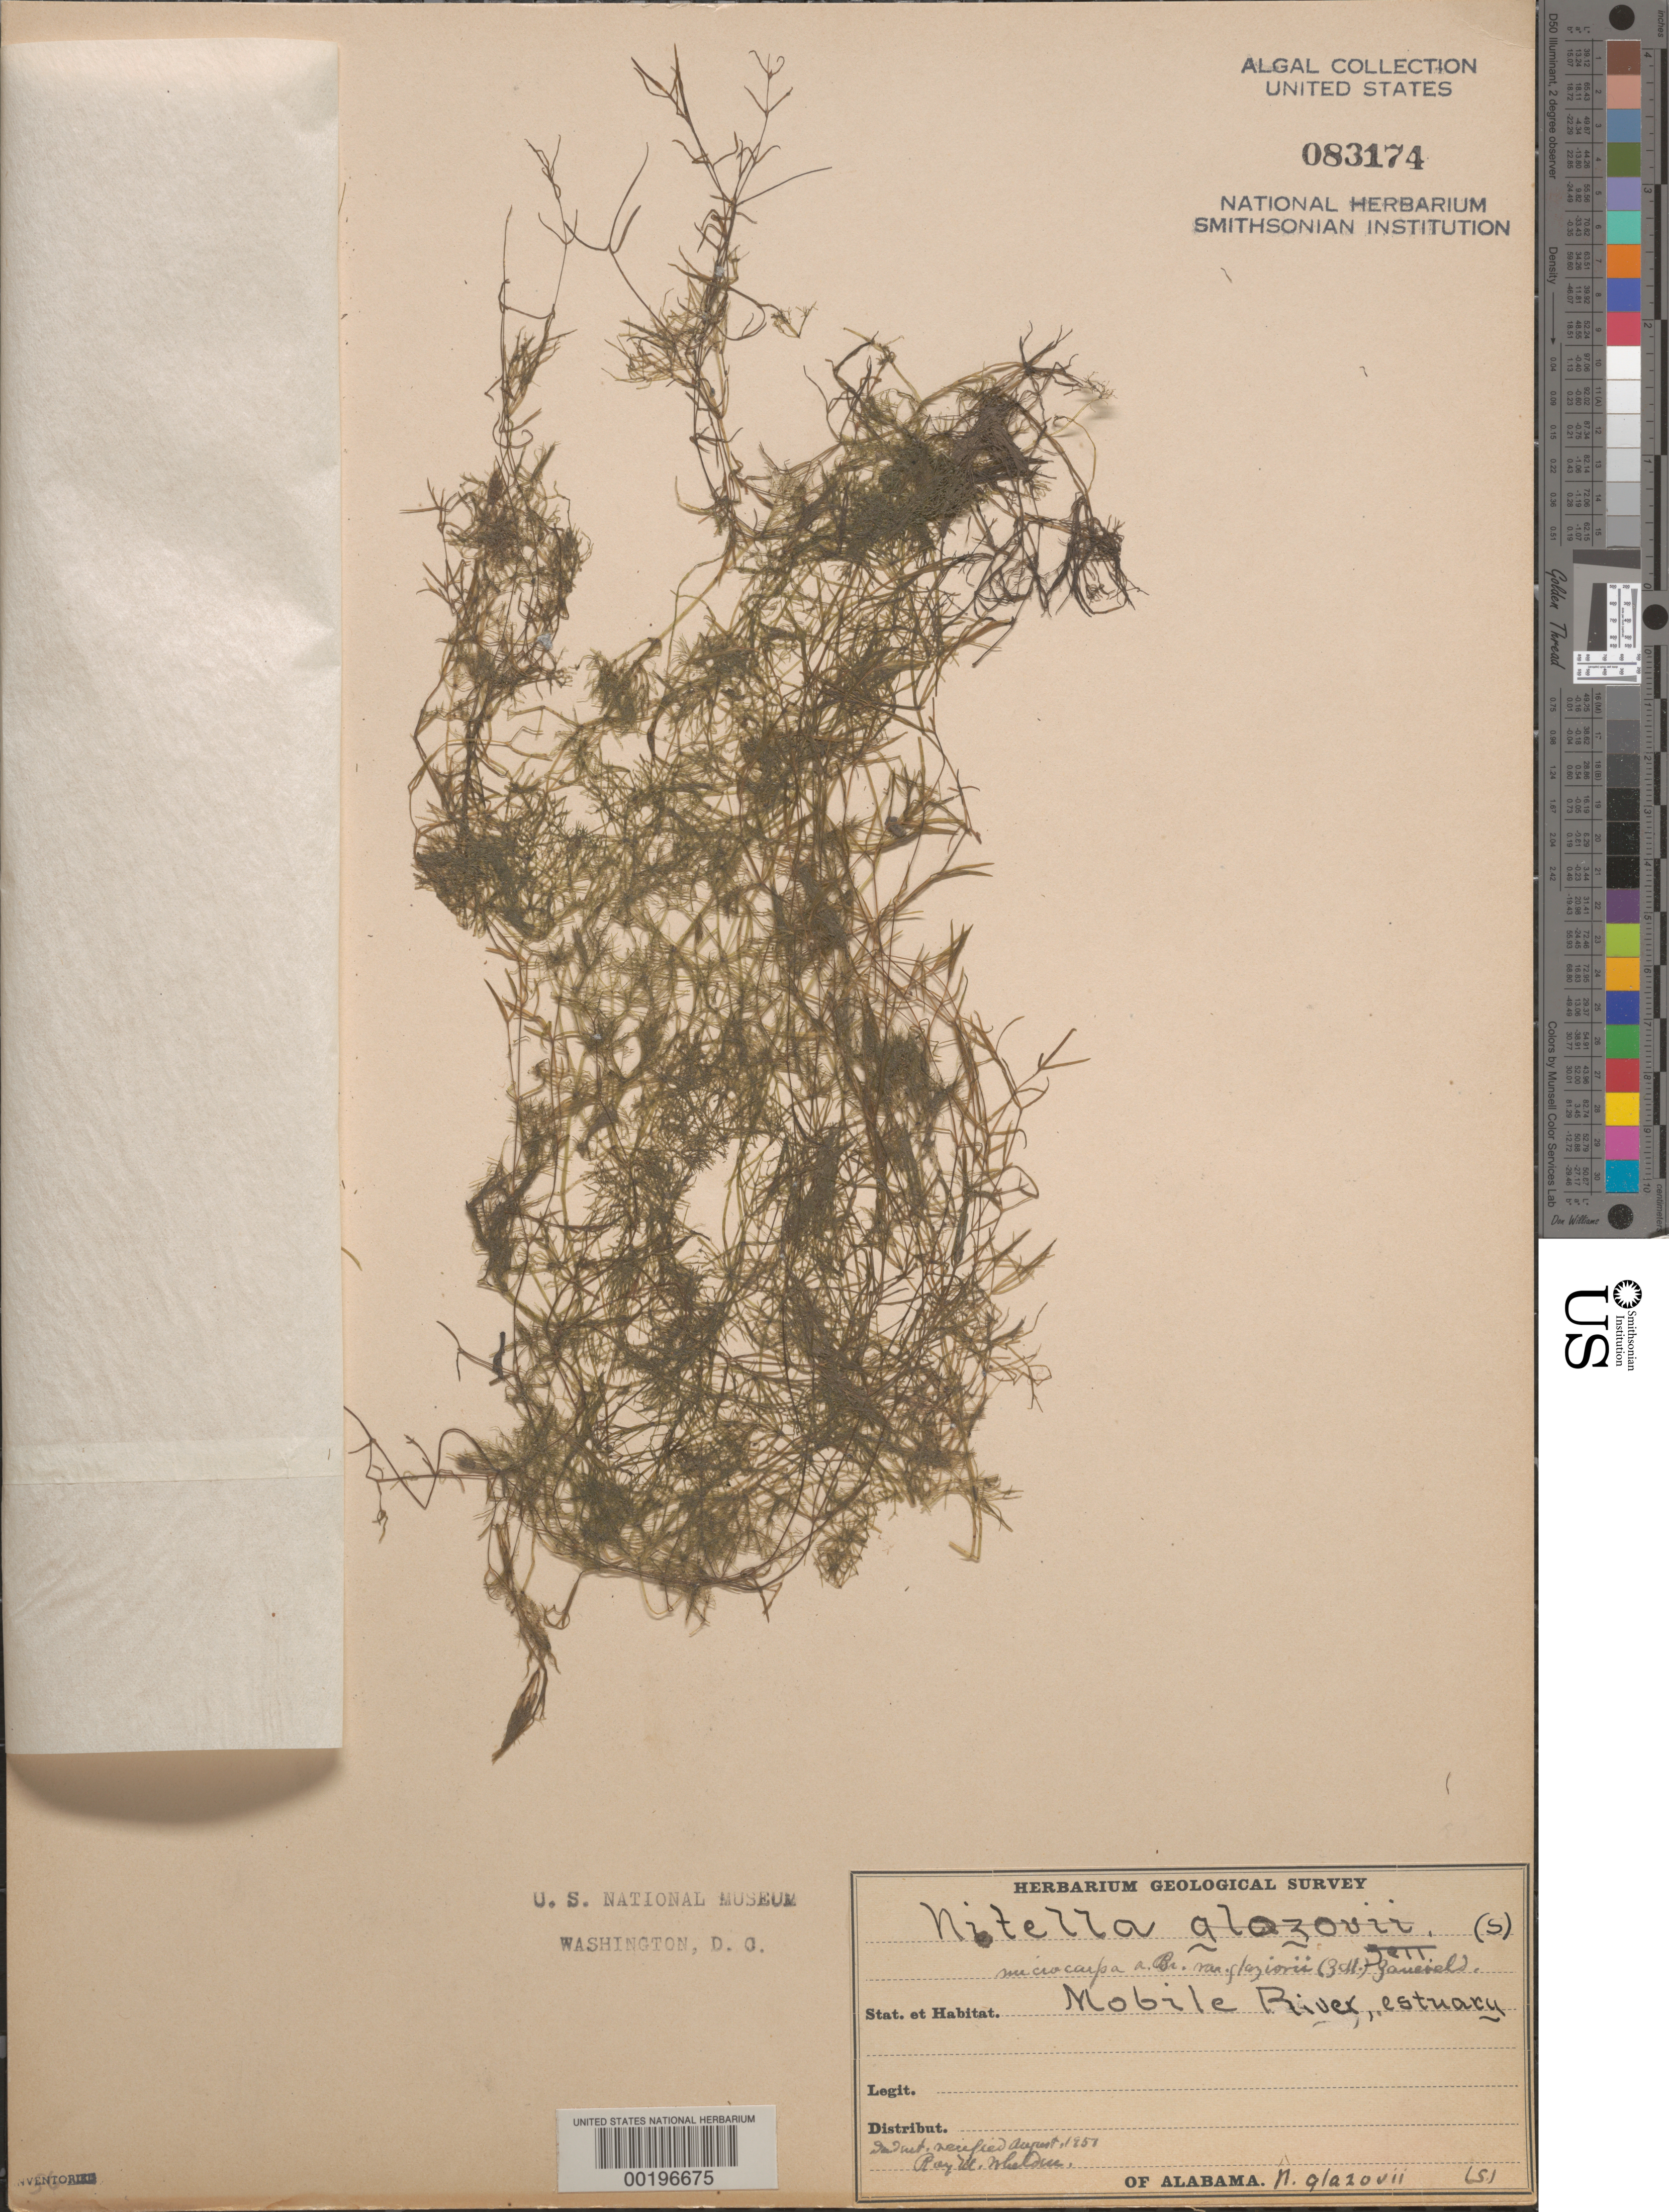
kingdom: Plantae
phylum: Charophyta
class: Charophyceae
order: Charales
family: Characeae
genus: Nitella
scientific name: Nitella microcarpa var. glaziovii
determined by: Whelden, R. M.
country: United States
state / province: Alabama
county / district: Baldwin County / Mobile County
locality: Mobile River estuary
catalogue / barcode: US 83174